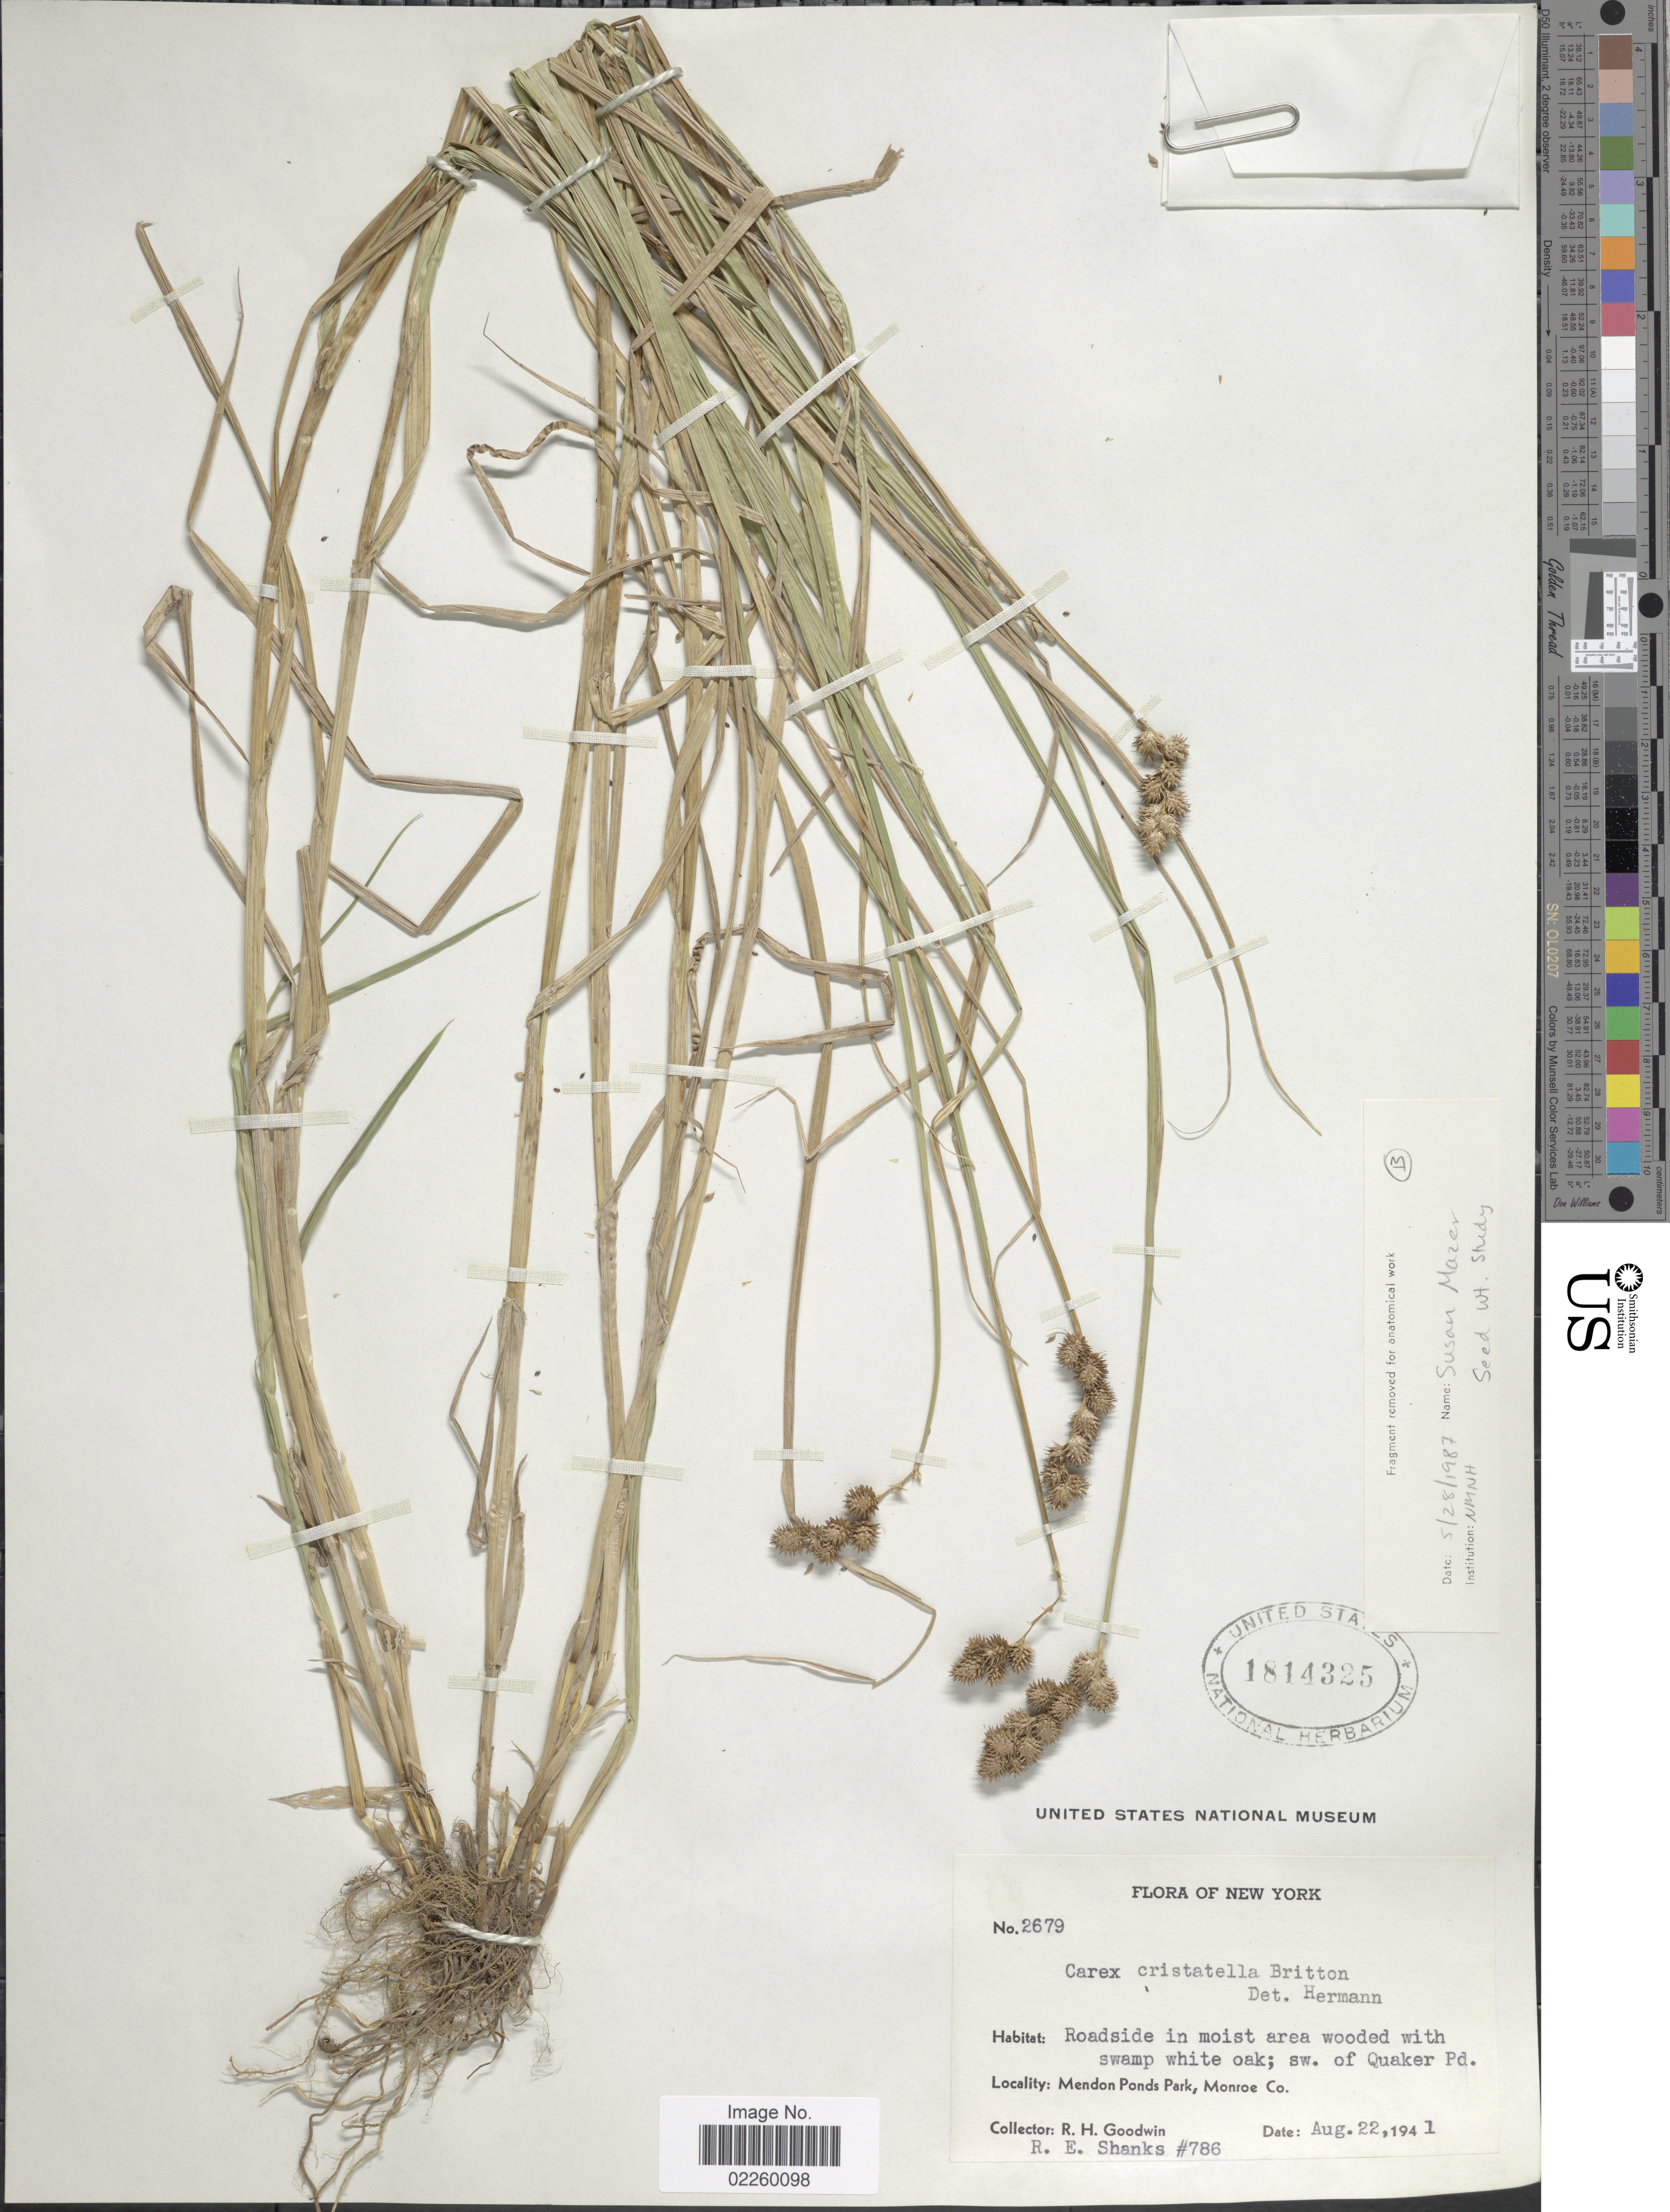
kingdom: Plantae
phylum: Tracheophyta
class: Liliopsida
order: Poales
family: Cyperaceae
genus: Carex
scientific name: Carex cristatella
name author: Britton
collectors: R. Goodwin & R. Shanks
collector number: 786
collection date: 1941-08-22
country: United States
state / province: New York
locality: Sw. of Quaker Pd. Mendon Ponds Park, Monroe Co.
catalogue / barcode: US 1814325